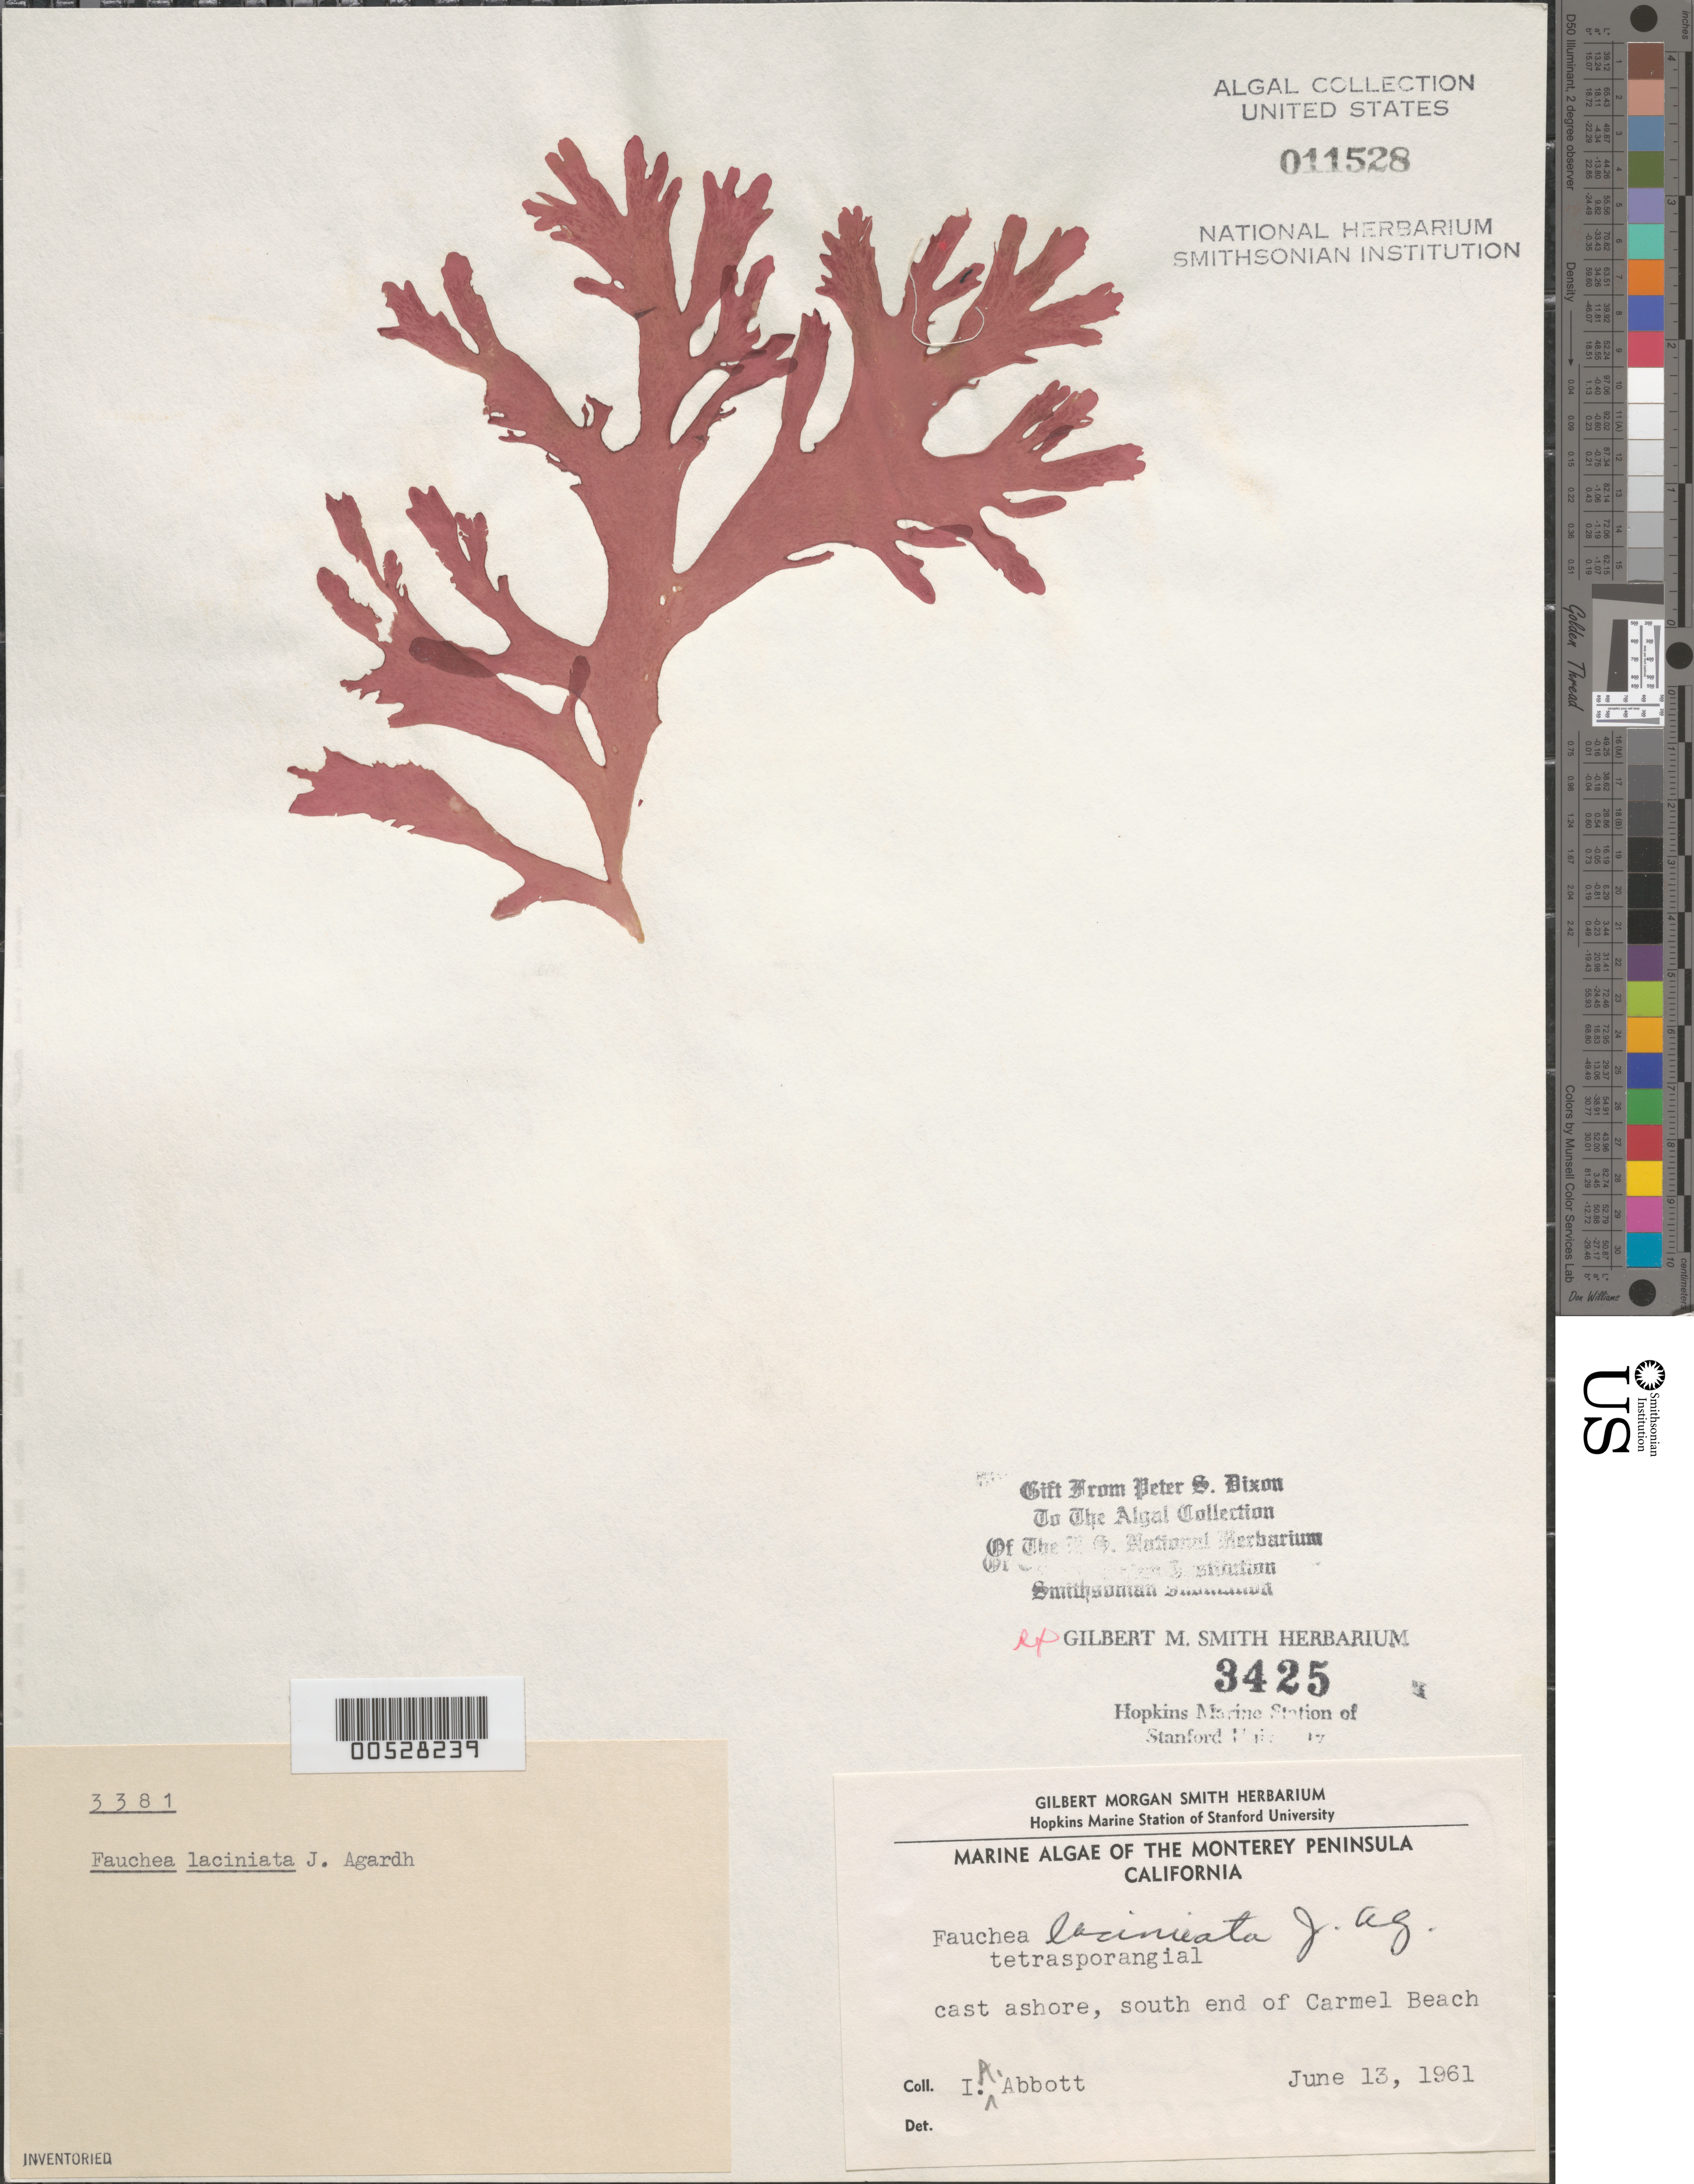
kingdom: Plantae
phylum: Rhodophyta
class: Florideophyceae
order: Rhodymeniales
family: Faucheaceae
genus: Gloiocladia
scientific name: Gloiocladia laciniata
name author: (J. Agardh) Rodríguez-Prieto & N. Sánchez in Rodríguez-Prieto et al.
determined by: Algae name updating Project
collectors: I. A. Abbott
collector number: PSD 3381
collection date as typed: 13 Jun 1961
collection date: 1961-06-13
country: United States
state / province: California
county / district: Monterey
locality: Carmel Beach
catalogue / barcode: US 11528